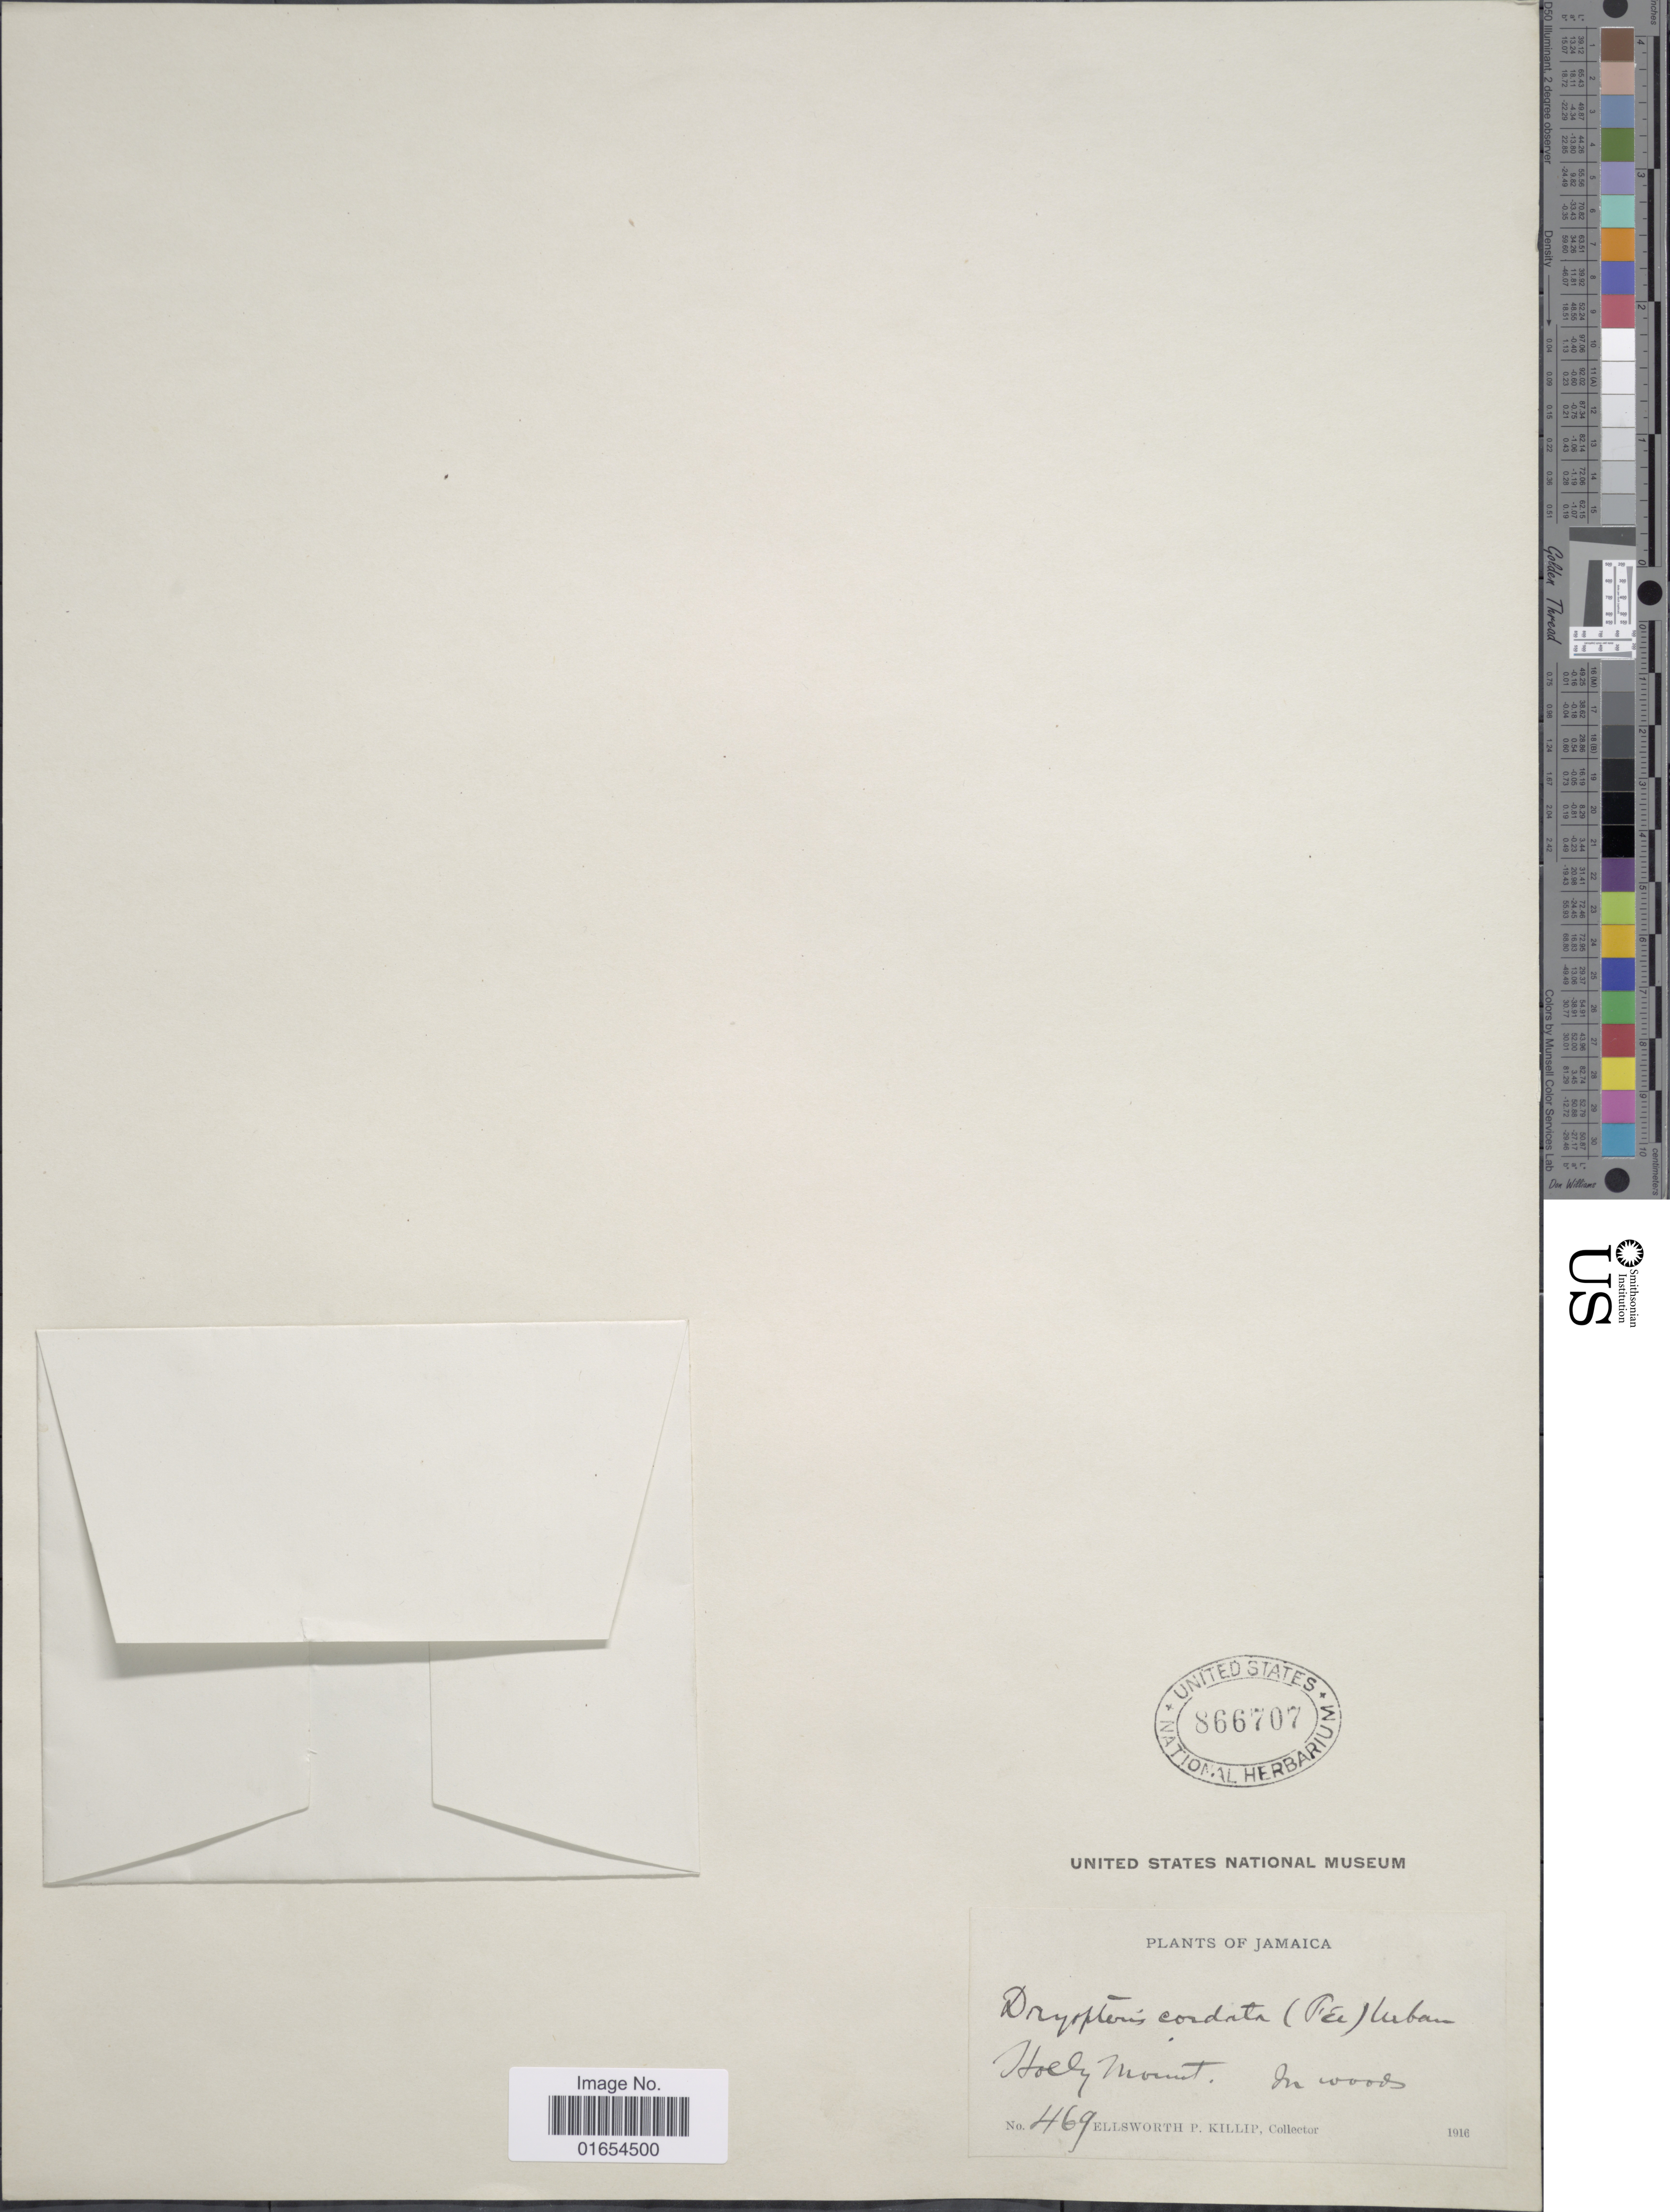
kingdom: Plantae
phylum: Tracheophyta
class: Polypodiopsida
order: Polypodiales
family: Thelypteridaceae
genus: Goniopteris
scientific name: Goniopteris cordata (Fée) comb. nov., ined 2015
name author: (Fée)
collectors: E. P. Killip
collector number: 469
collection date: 1916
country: Jamaica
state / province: Saint Catherine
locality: Holly Mount. In woods,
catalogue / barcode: US 866707